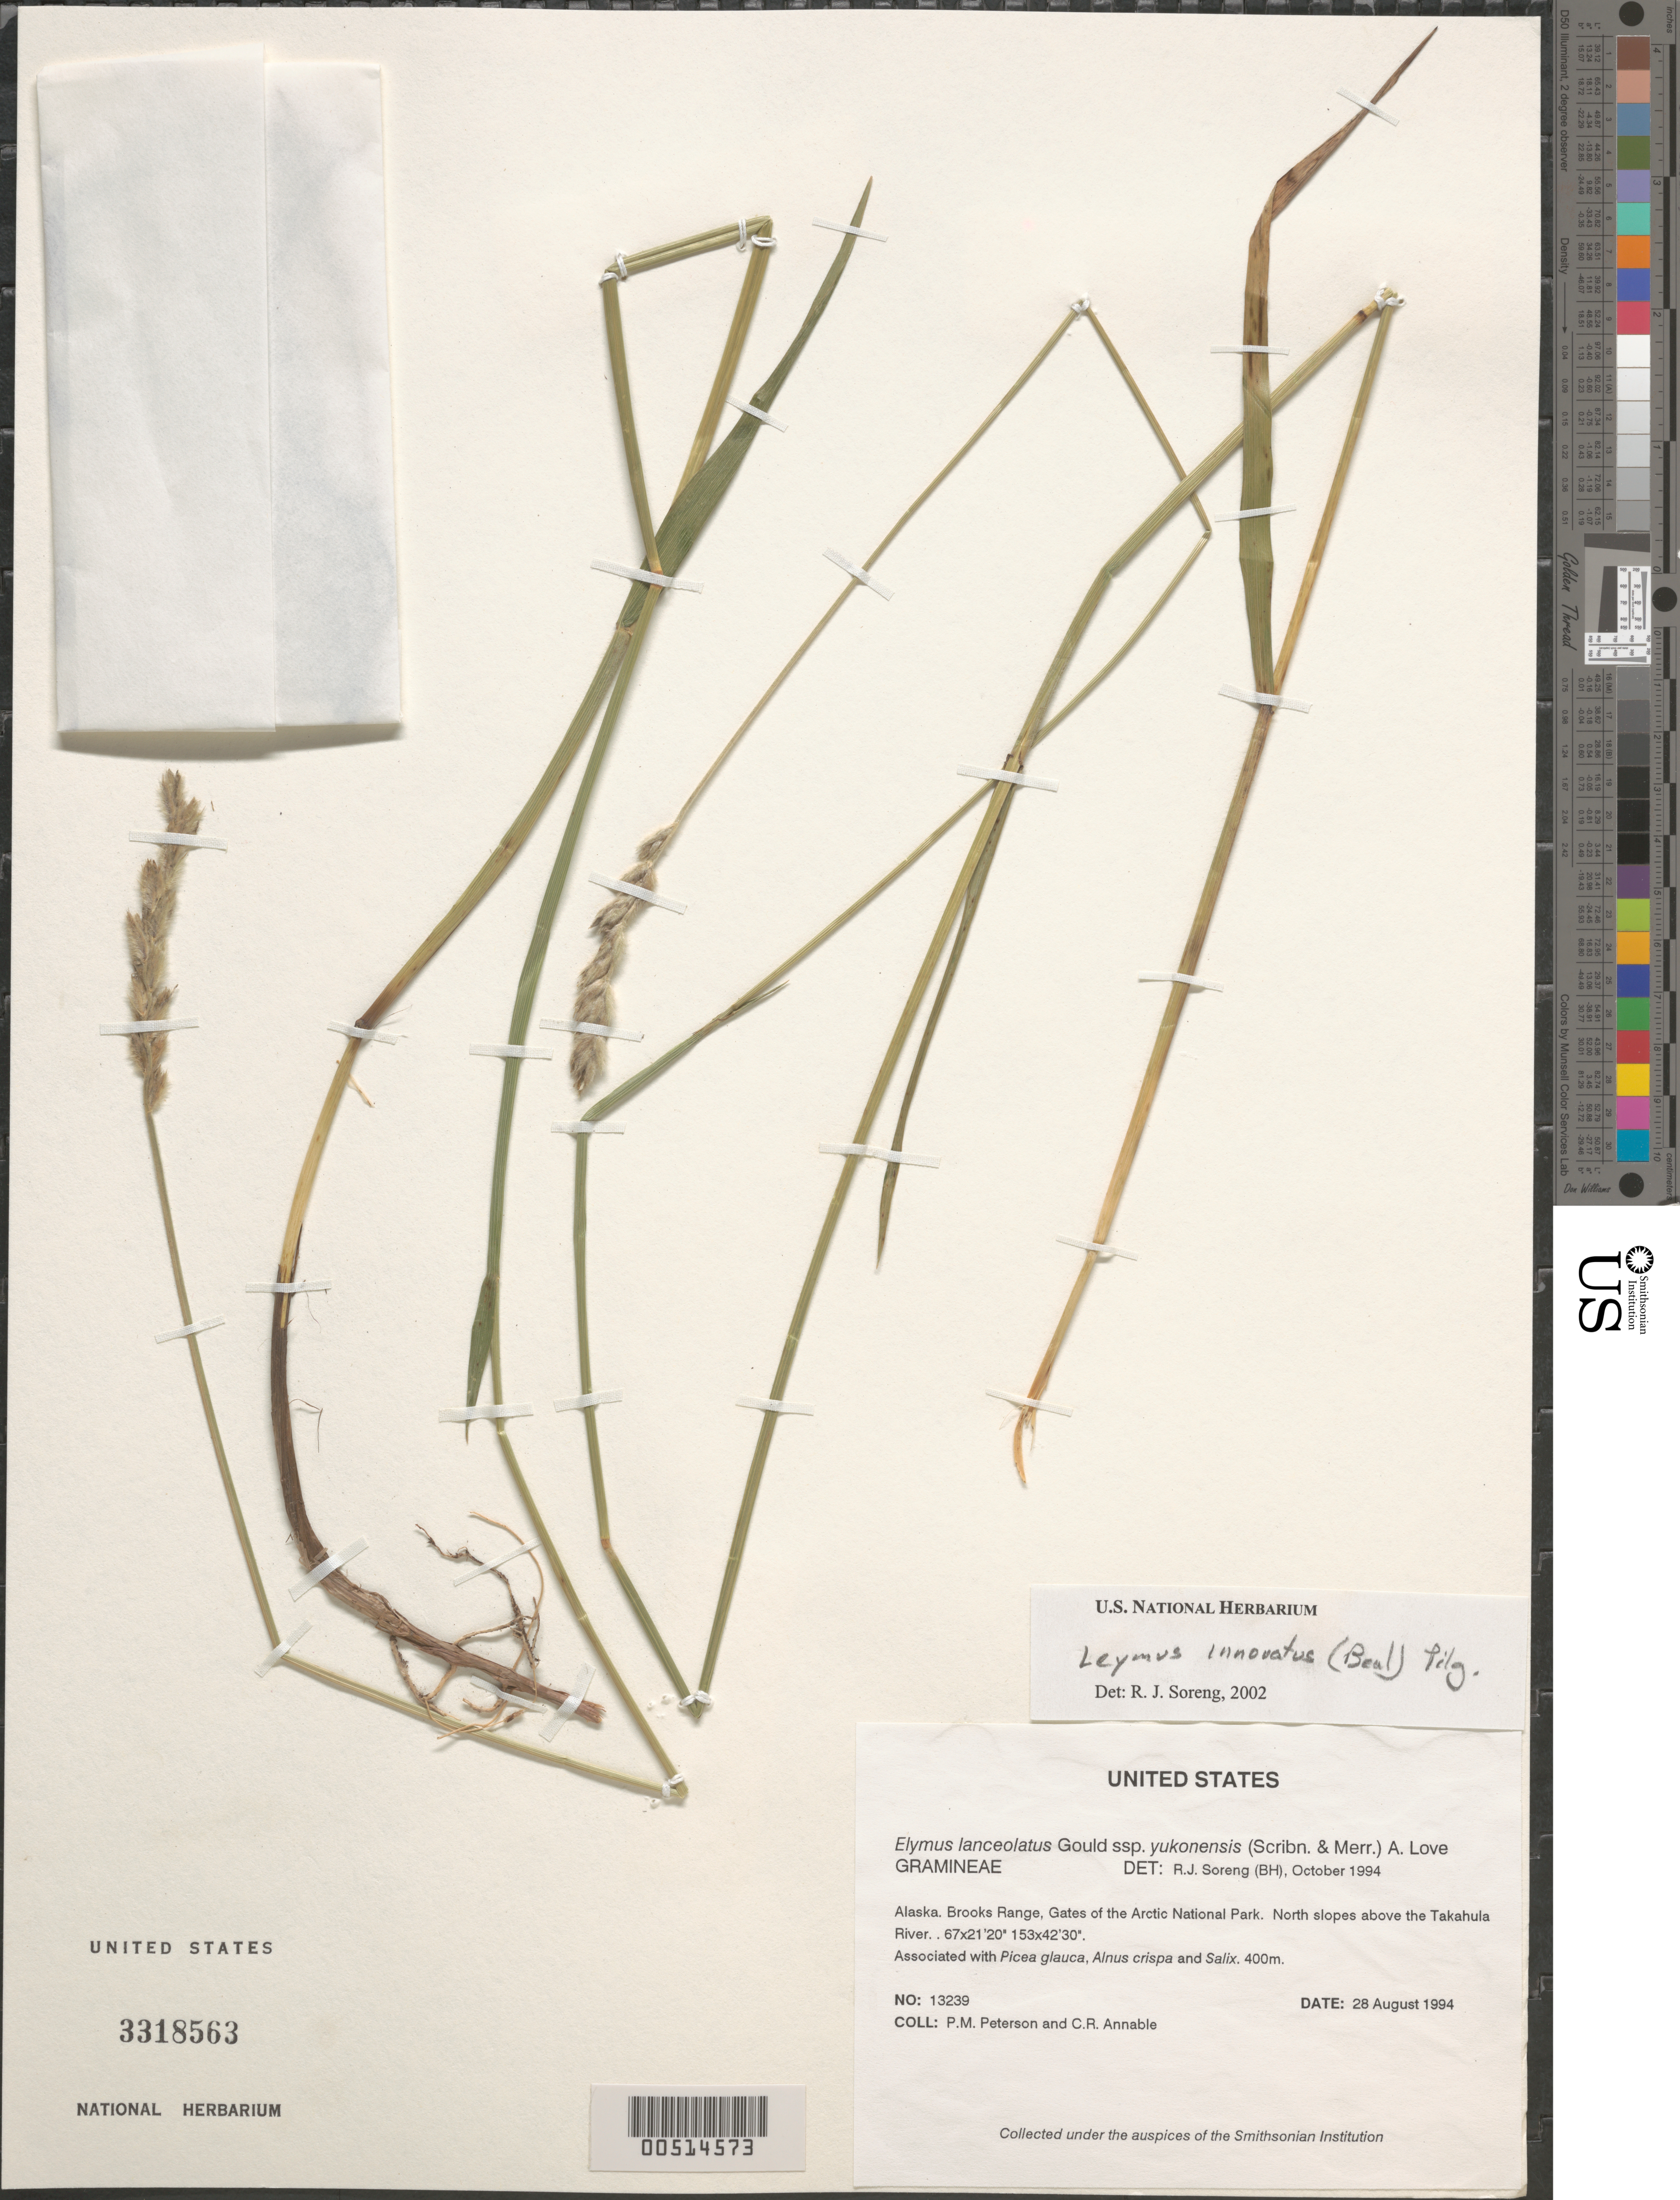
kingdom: Plantae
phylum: Tracheophyta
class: Liliopsida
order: Poales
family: Poaceae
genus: Elymus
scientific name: Elymus lanceolatus subsp. yukonensis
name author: (Scribn. & Merr.) Á. Löve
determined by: Soreng, Robert J., Research Associate (BOT), Smithsonian Institution - National Museum of Natural History (UNITED STATES)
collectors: P. M. Peterson & C. R. Annable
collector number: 13239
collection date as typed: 28 Aug 1994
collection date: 1994-08-28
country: United States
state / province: Alaska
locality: Brooks Range, Gates of the Arctic National Park. North slopes above the Takahula River.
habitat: Associated with {Picea glauca}, {Alnus crispa} and {Salix}.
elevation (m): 400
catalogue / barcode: US 3318563